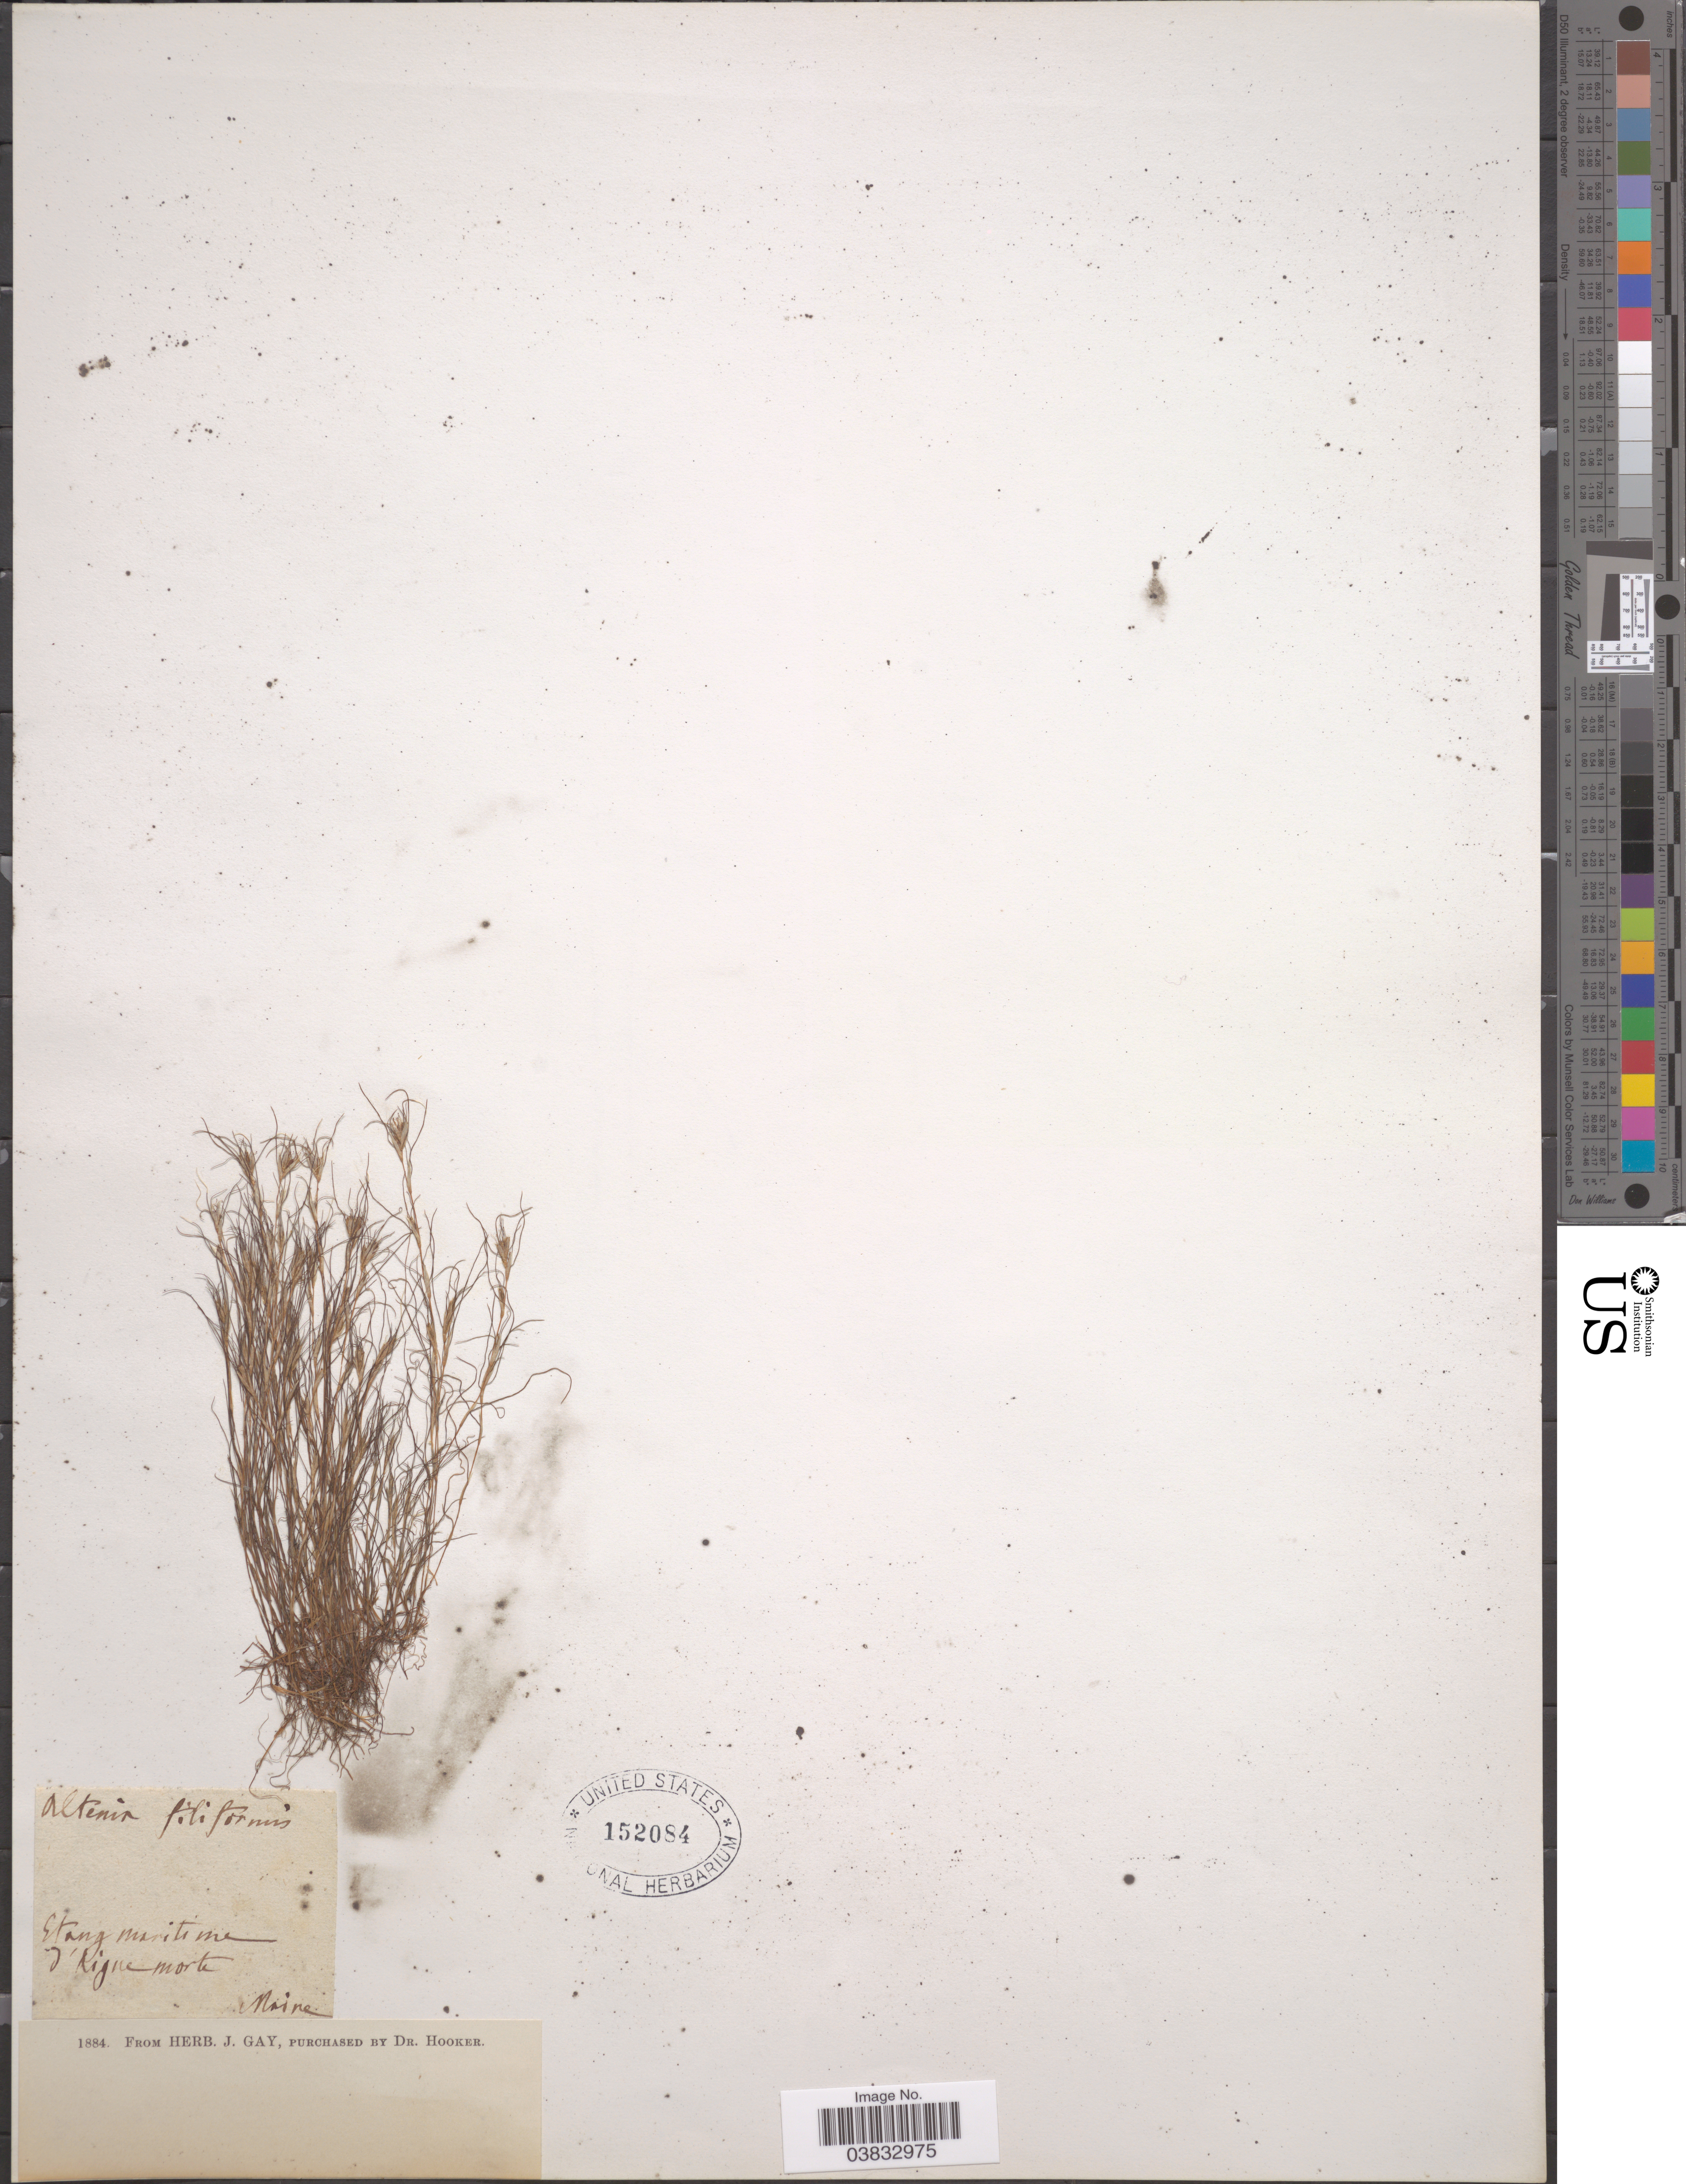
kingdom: Plantae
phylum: Tracheophyta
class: Liliopsida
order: Alismatales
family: Potamogetonaceae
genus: Althenia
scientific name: Althenia filiformis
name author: Petit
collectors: Maire, --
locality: Etang maritime. d'Rigne morte. [interpreted]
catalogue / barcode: US 152084